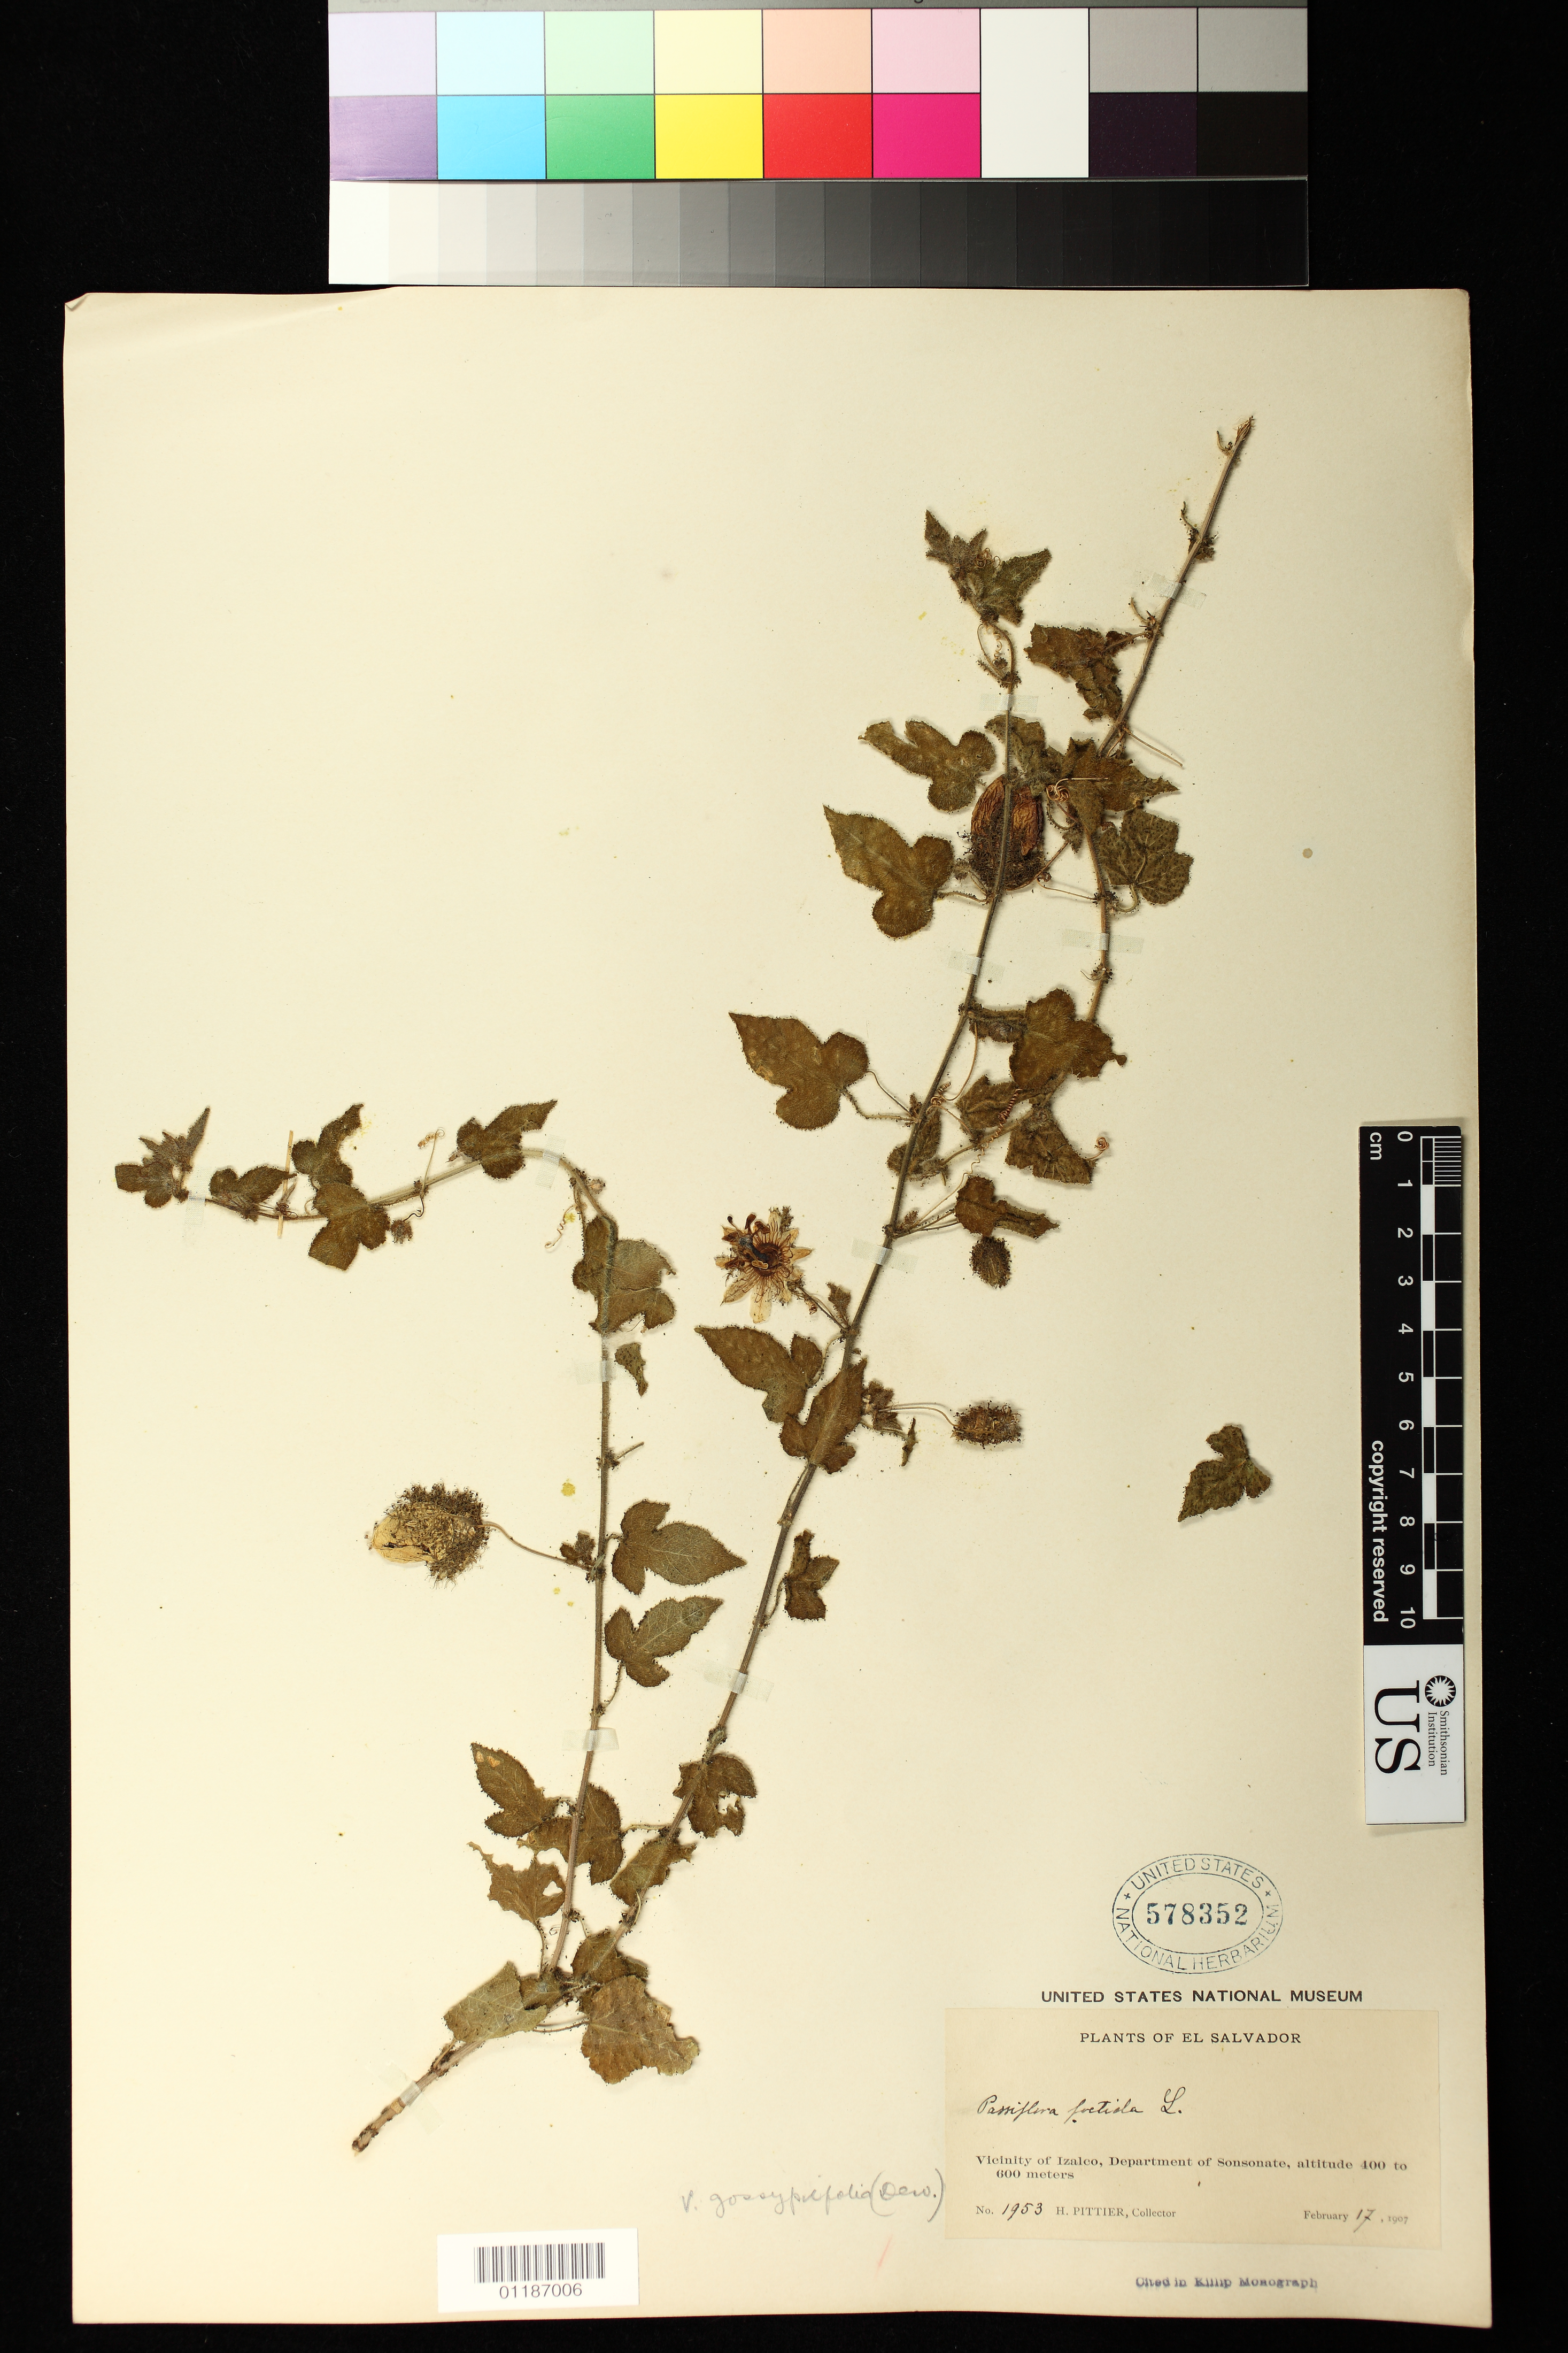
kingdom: Plantae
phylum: Tracheophyta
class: Magnoliopsida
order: Malpighiales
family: Passifloraceae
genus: Passiflora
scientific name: Passiflora foetida var. gossypiifolia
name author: (Desv.) Mast.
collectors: H. F. Pittier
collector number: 1953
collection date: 1907-02-17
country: El Salvador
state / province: Sonsonate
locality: Vicinity of Izalco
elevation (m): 400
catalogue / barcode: US 578352